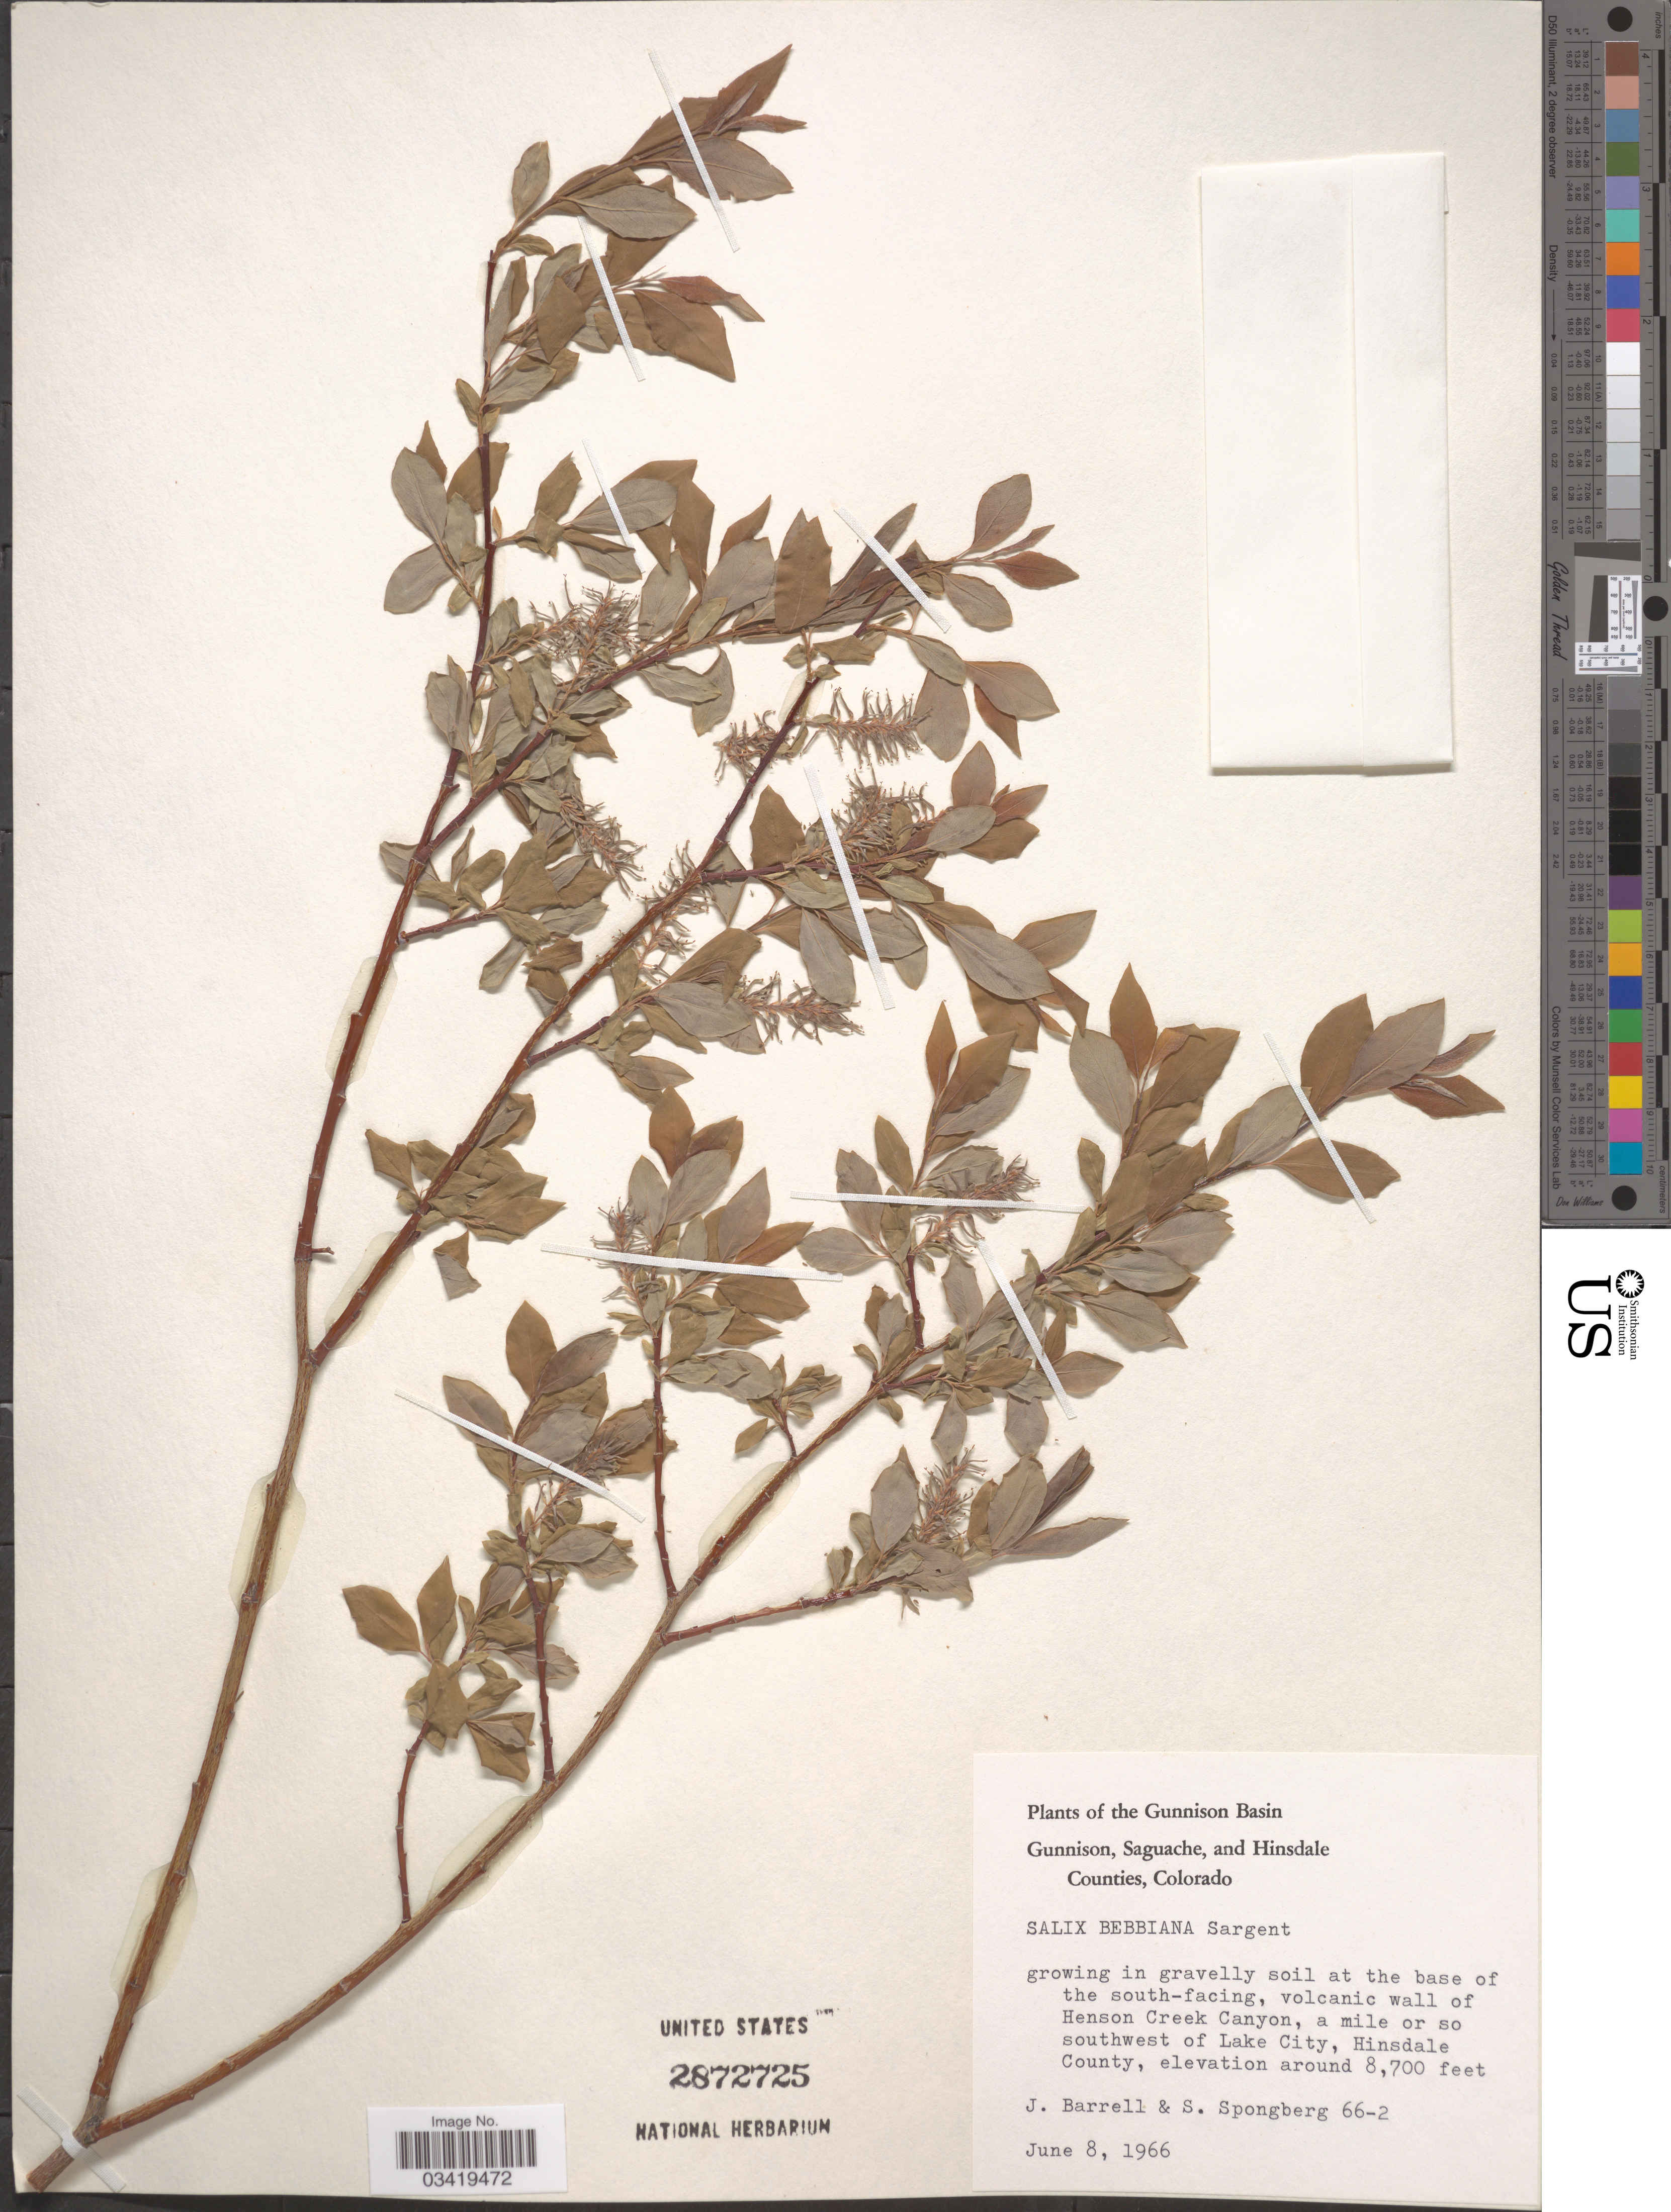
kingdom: Plantae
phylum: Tracheophyta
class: Magnoliopsida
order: Malpighiales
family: Salicaceae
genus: Salix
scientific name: Salix bebbiana var. perrostrata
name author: Sarg.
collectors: J. Barrell & S. A.Spongberg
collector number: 66-2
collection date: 1966-06-08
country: United States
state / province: Colorado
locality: The Gunnison Basin. At the base of the south-facing, volcanic wall of Henson Creek Canyon, a mile or so southwest of Lake City, Hinsdale County.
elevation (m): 2652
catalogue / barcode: US 2872725